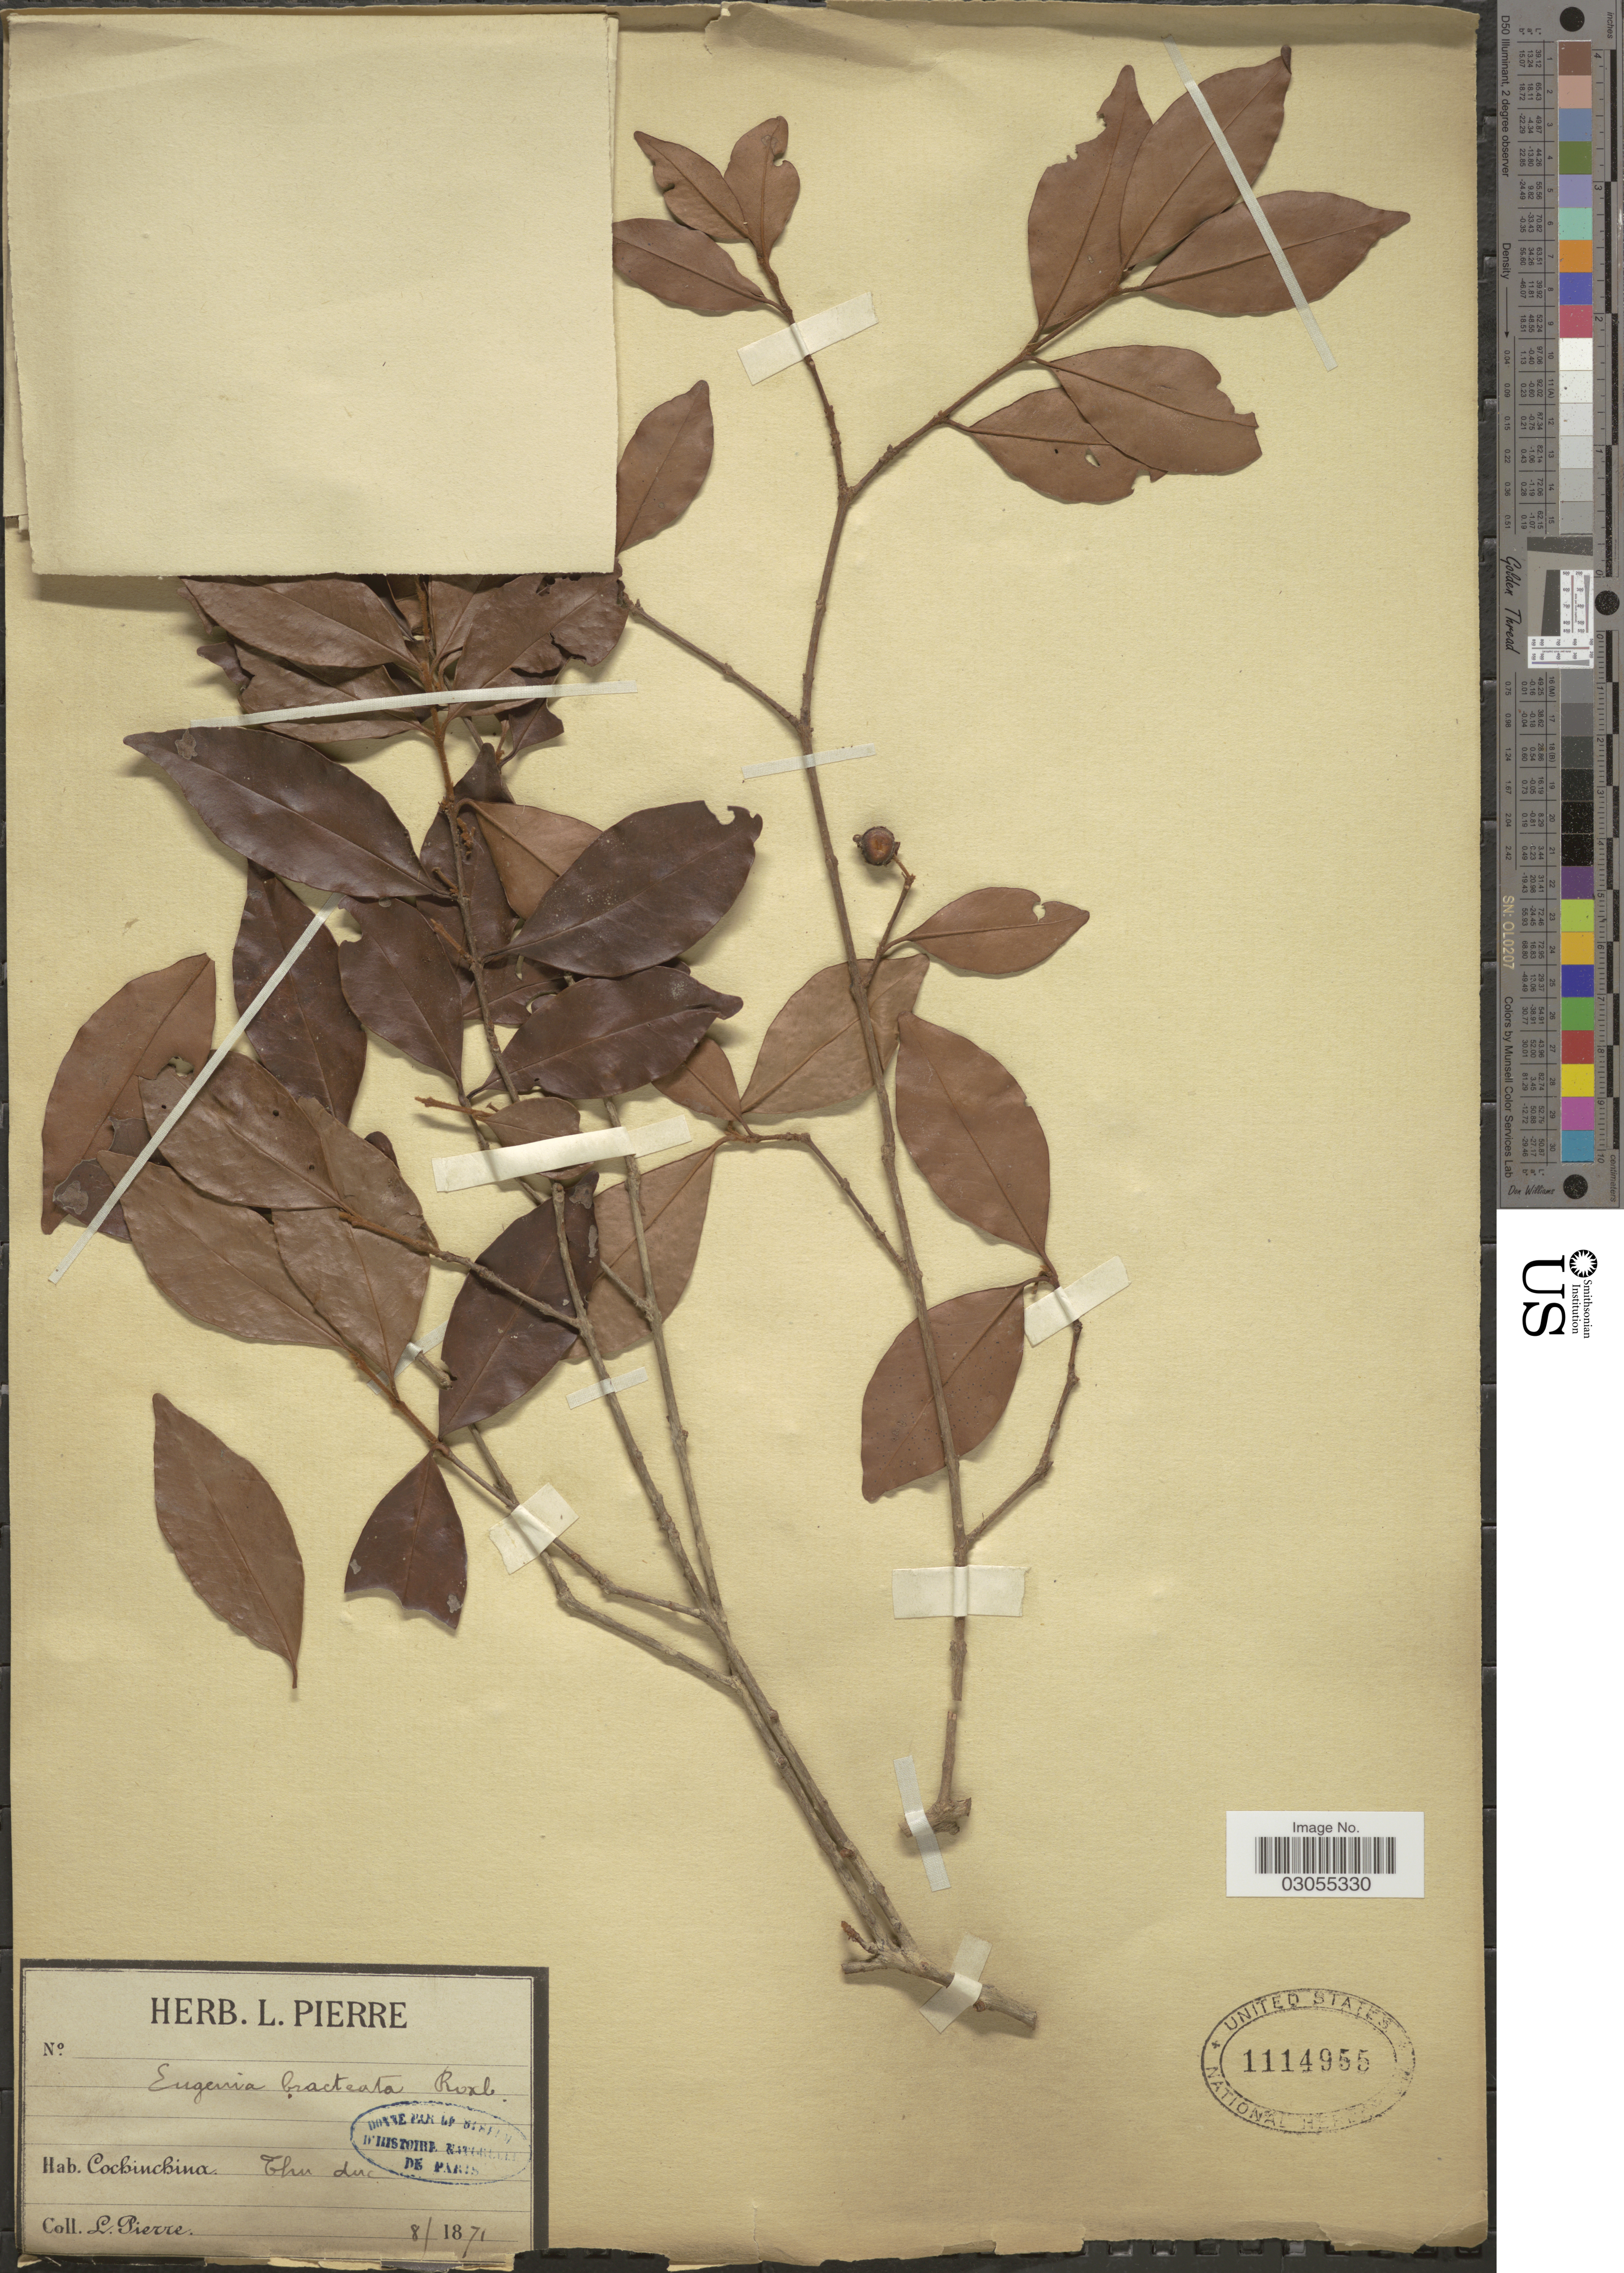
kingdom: Plantae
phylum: Tracheophyta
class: Magnoliopsida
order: Myrtales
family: Myrtaceae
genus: Eugenia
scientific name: Eugenia bracteata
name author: Rich.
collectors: L. Pierre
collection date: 1871-08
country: Vietnam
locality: Cochinchina. Thu duc.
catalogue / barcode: US 1114955